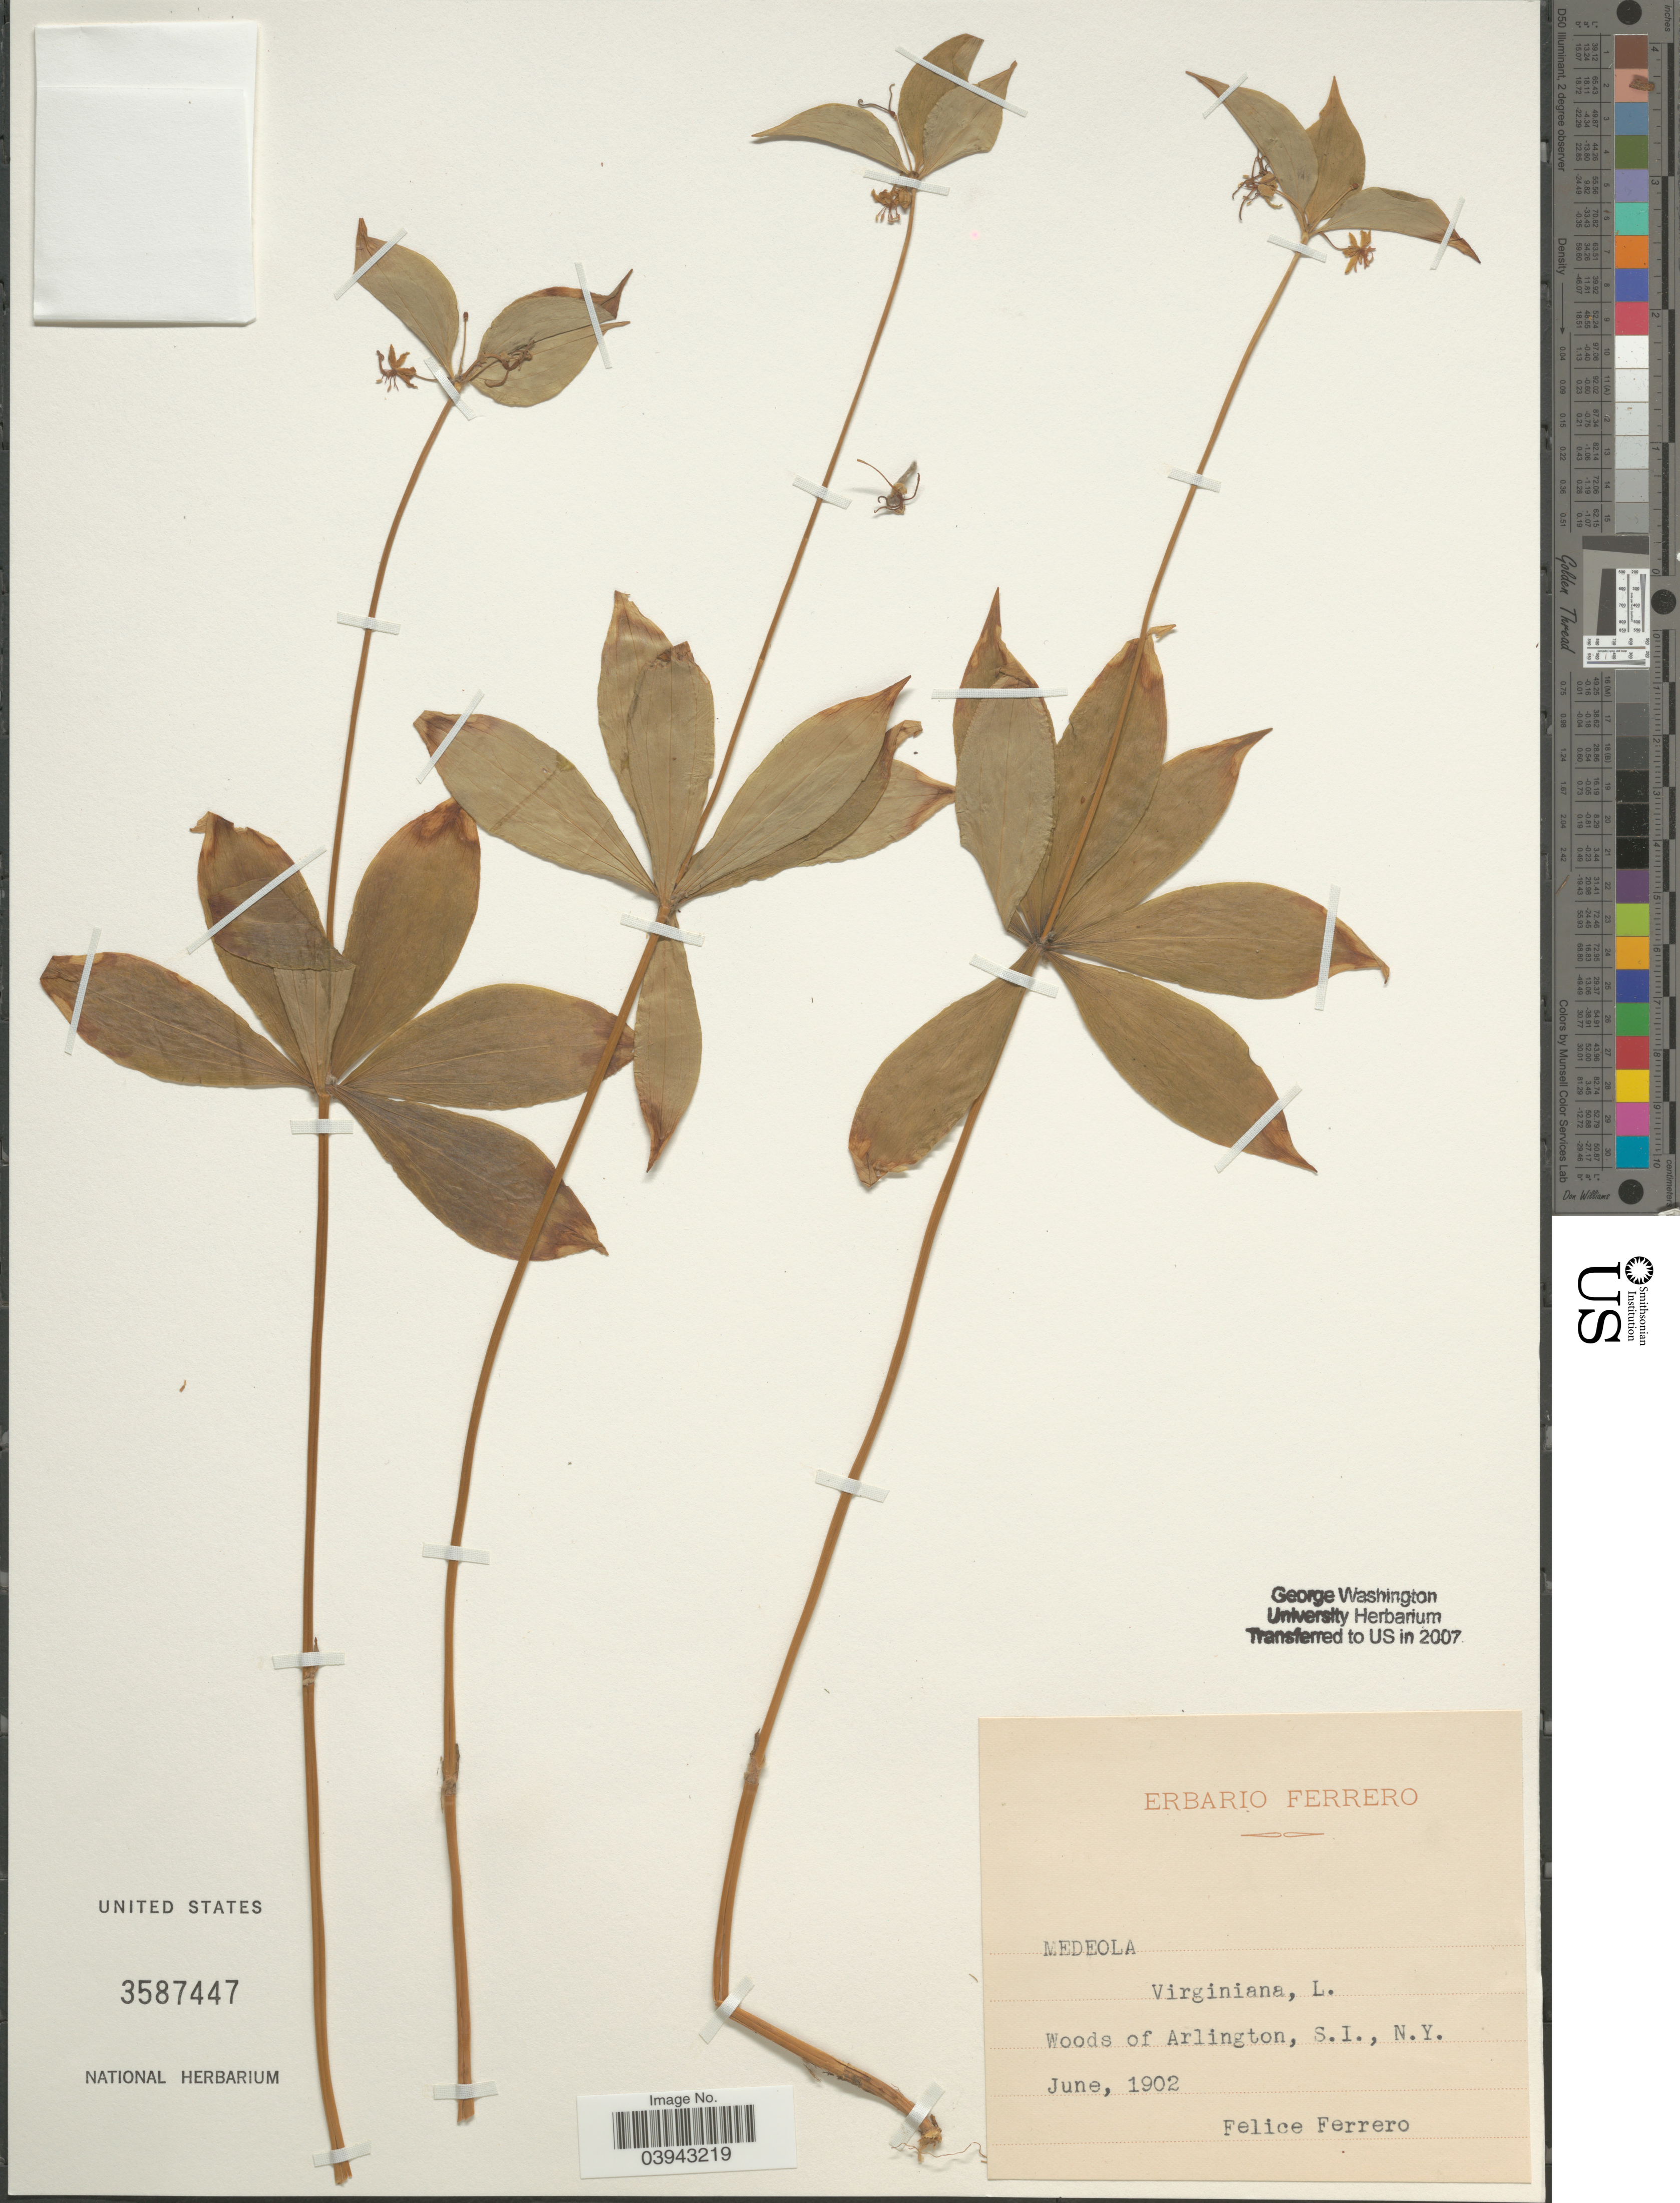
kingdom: Plantae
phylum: Tracheophyta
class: Liliopsida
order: Liliales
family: Liliaceae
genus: Medeola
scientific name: Medeola virginiana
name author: (L.) Desf.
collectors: F. Ferrero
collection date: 1902-06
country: United States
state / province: New York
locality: Woods of Arlington, S.I.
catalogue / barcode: US 3587447